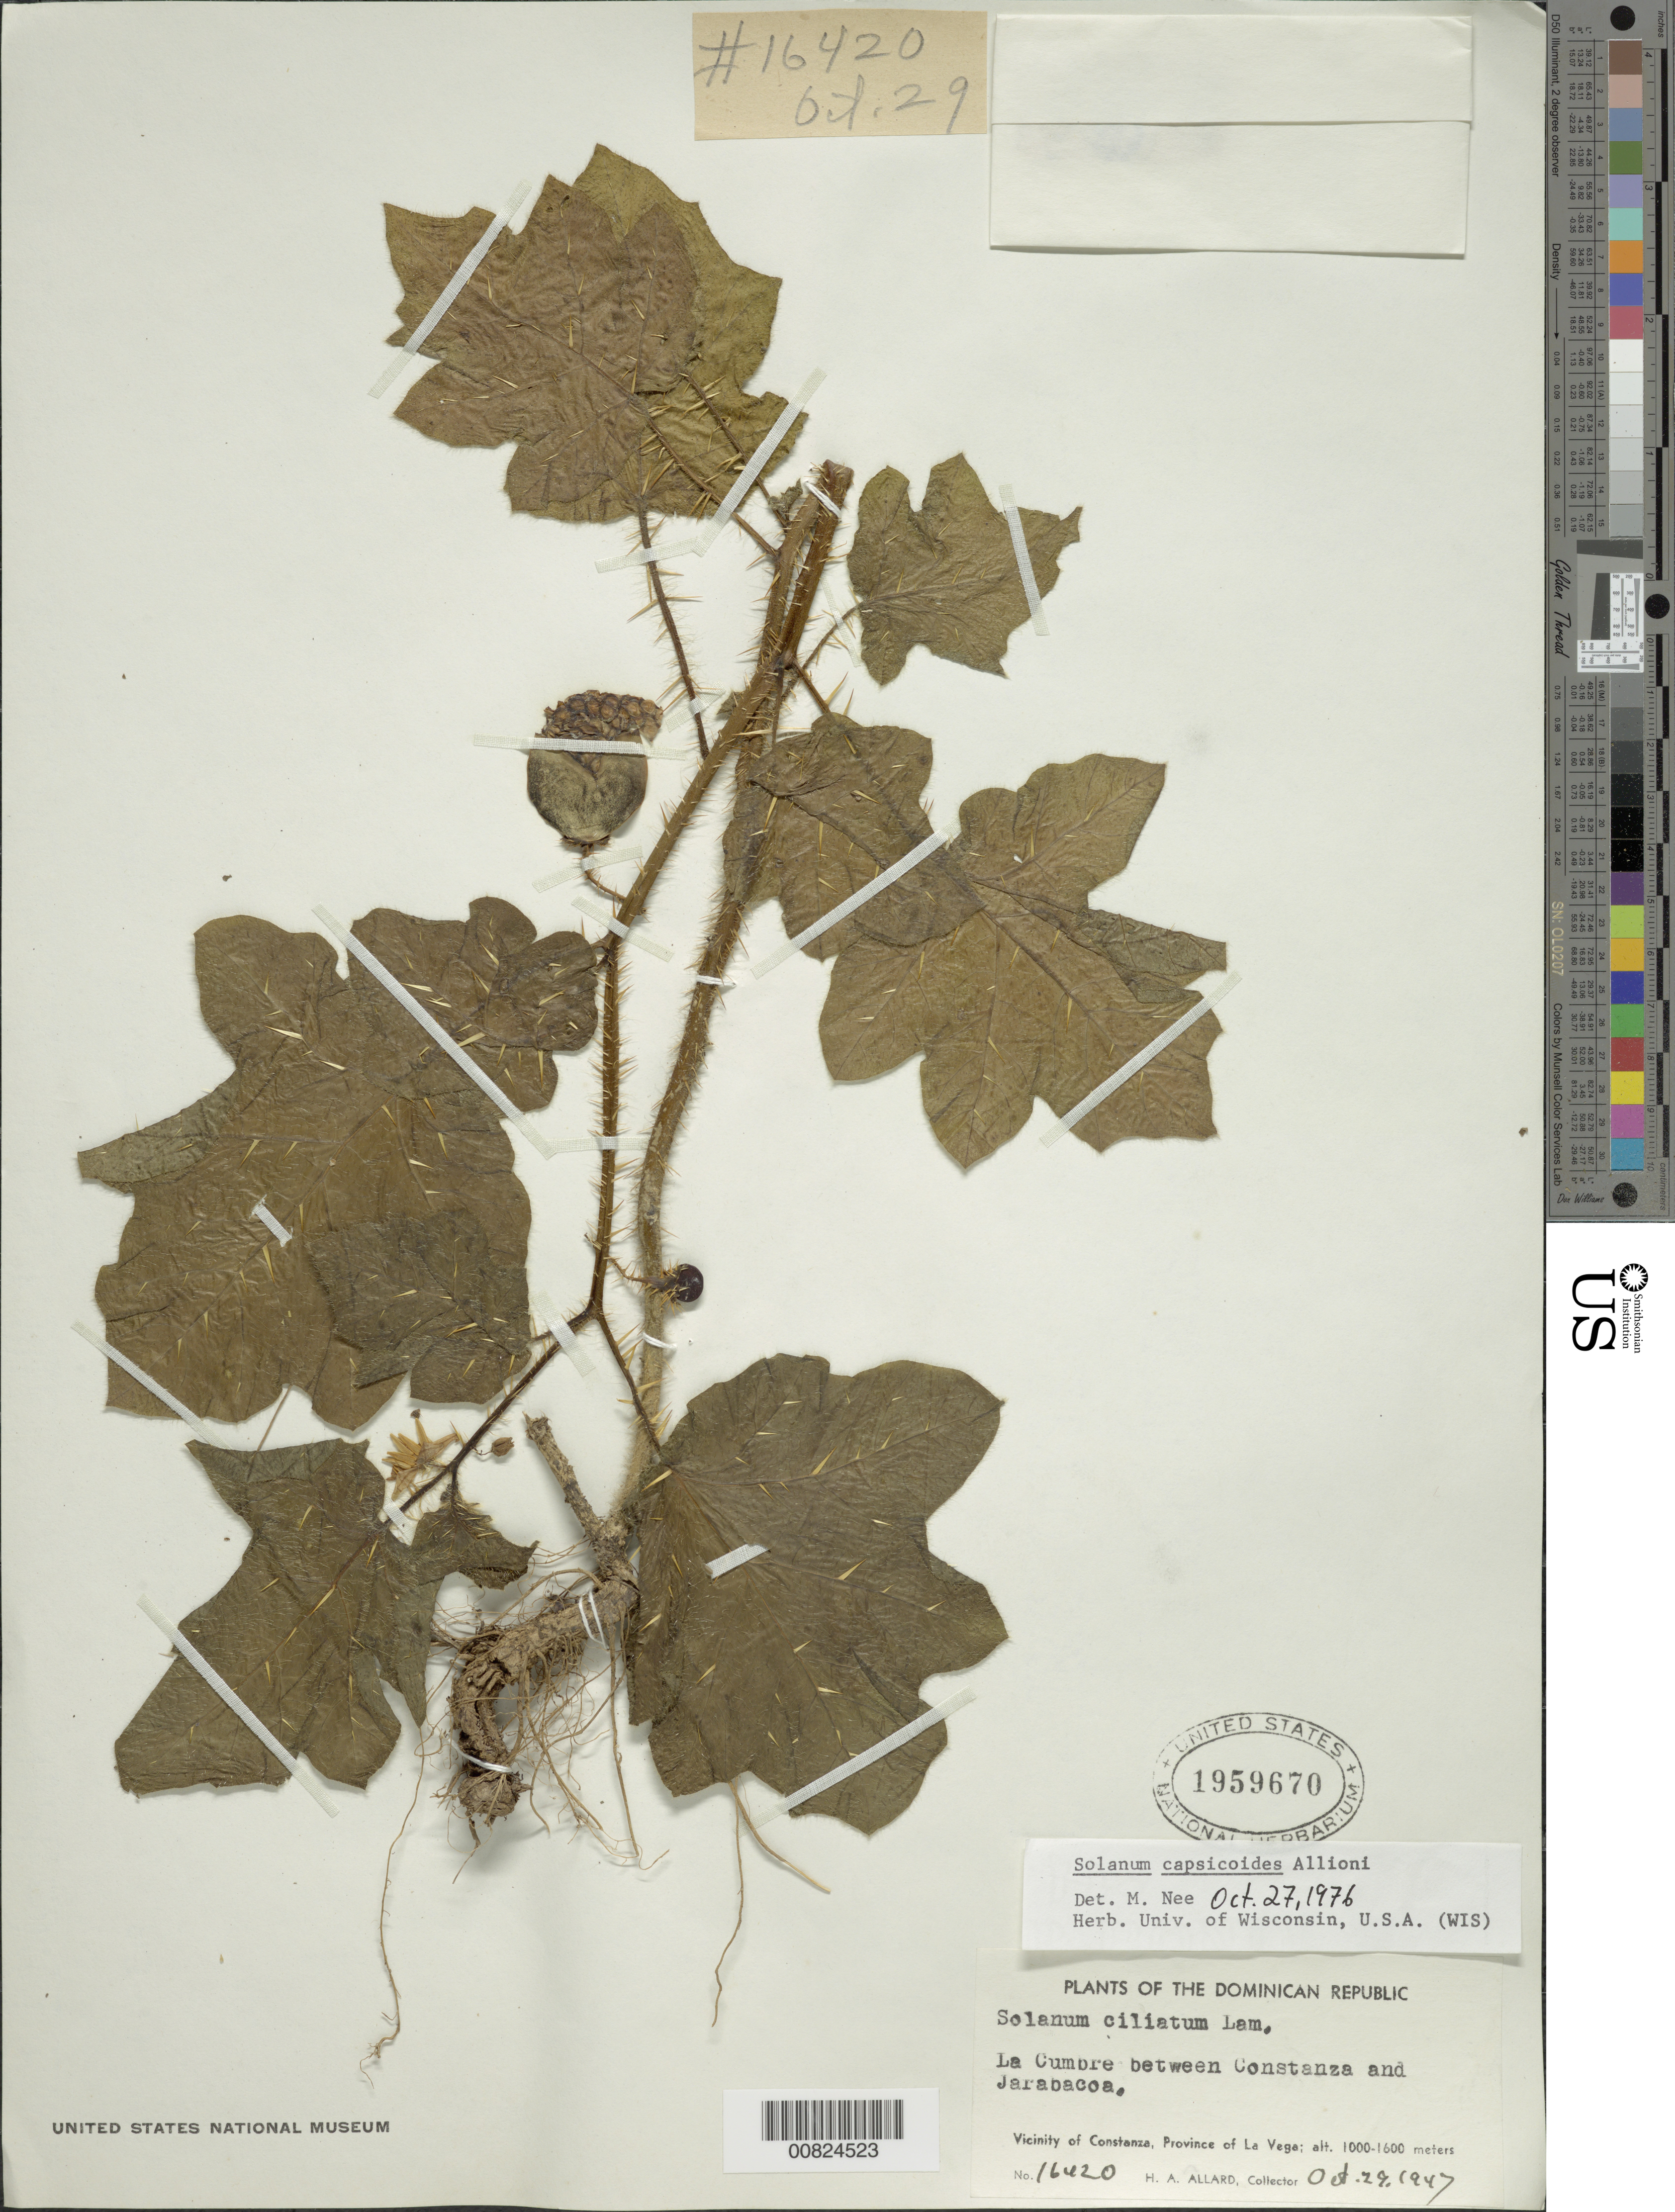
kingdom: Plantae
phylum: Tracheophyta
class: Magnoliopsida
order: Solanales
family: Solanaceae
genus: Solanum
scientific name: Solanum capsicoides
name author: All.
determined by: Nee, Michael H.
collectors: H. A. Allard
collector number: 16420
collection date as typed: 29 Oct 1947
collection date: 1947-10-29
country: Dominican Republic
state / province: La Vega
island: Hispaniola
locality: Vicinity of Constanza, La Cumbre between Constanza and Jarabacoa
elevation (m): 1000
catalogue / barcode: US 1959670